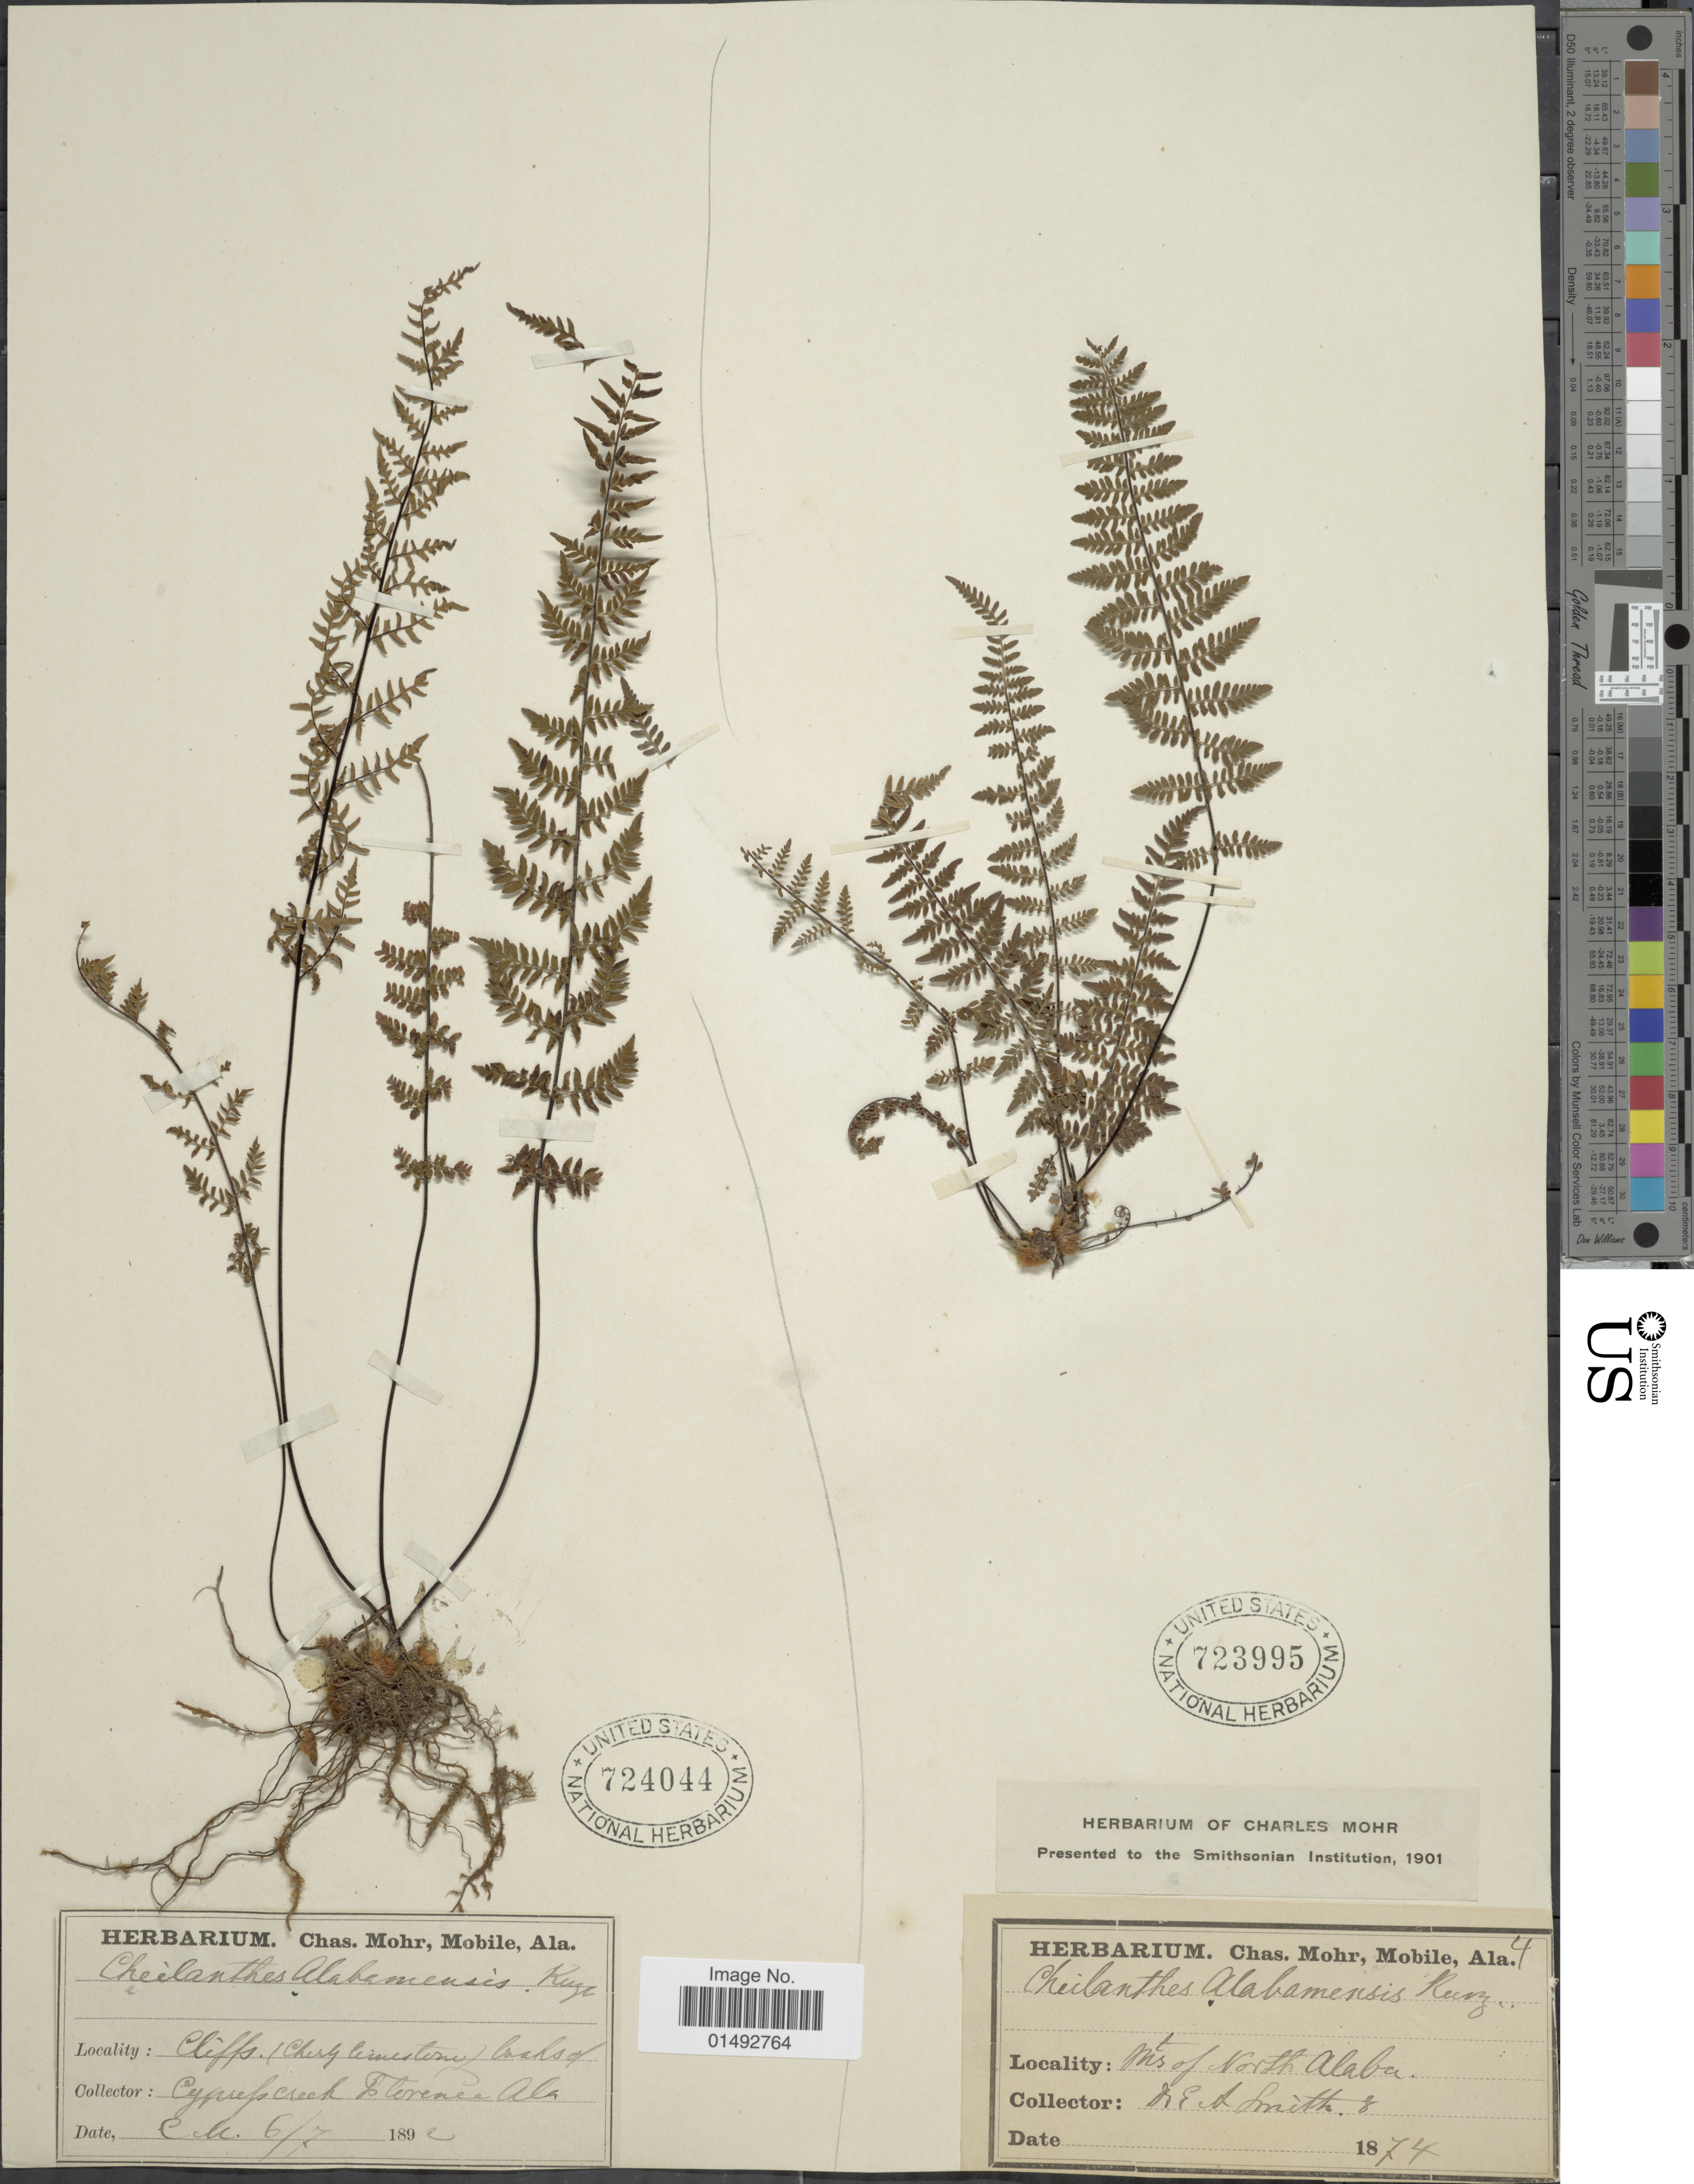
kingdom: Plantae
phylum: Tracheophyta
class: Polypodiopsida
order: Polypodiales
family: Pteridaceae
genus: Myriopteris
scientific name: Myriopteris alabamensis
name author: (Buckley) Grusz & Windham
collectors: C. T. Mohr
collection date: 1892-07-06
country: United States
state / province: Alabama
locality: Cliffs (Cherly limestone) Cyprus Creek Florence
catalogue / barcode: US 724044